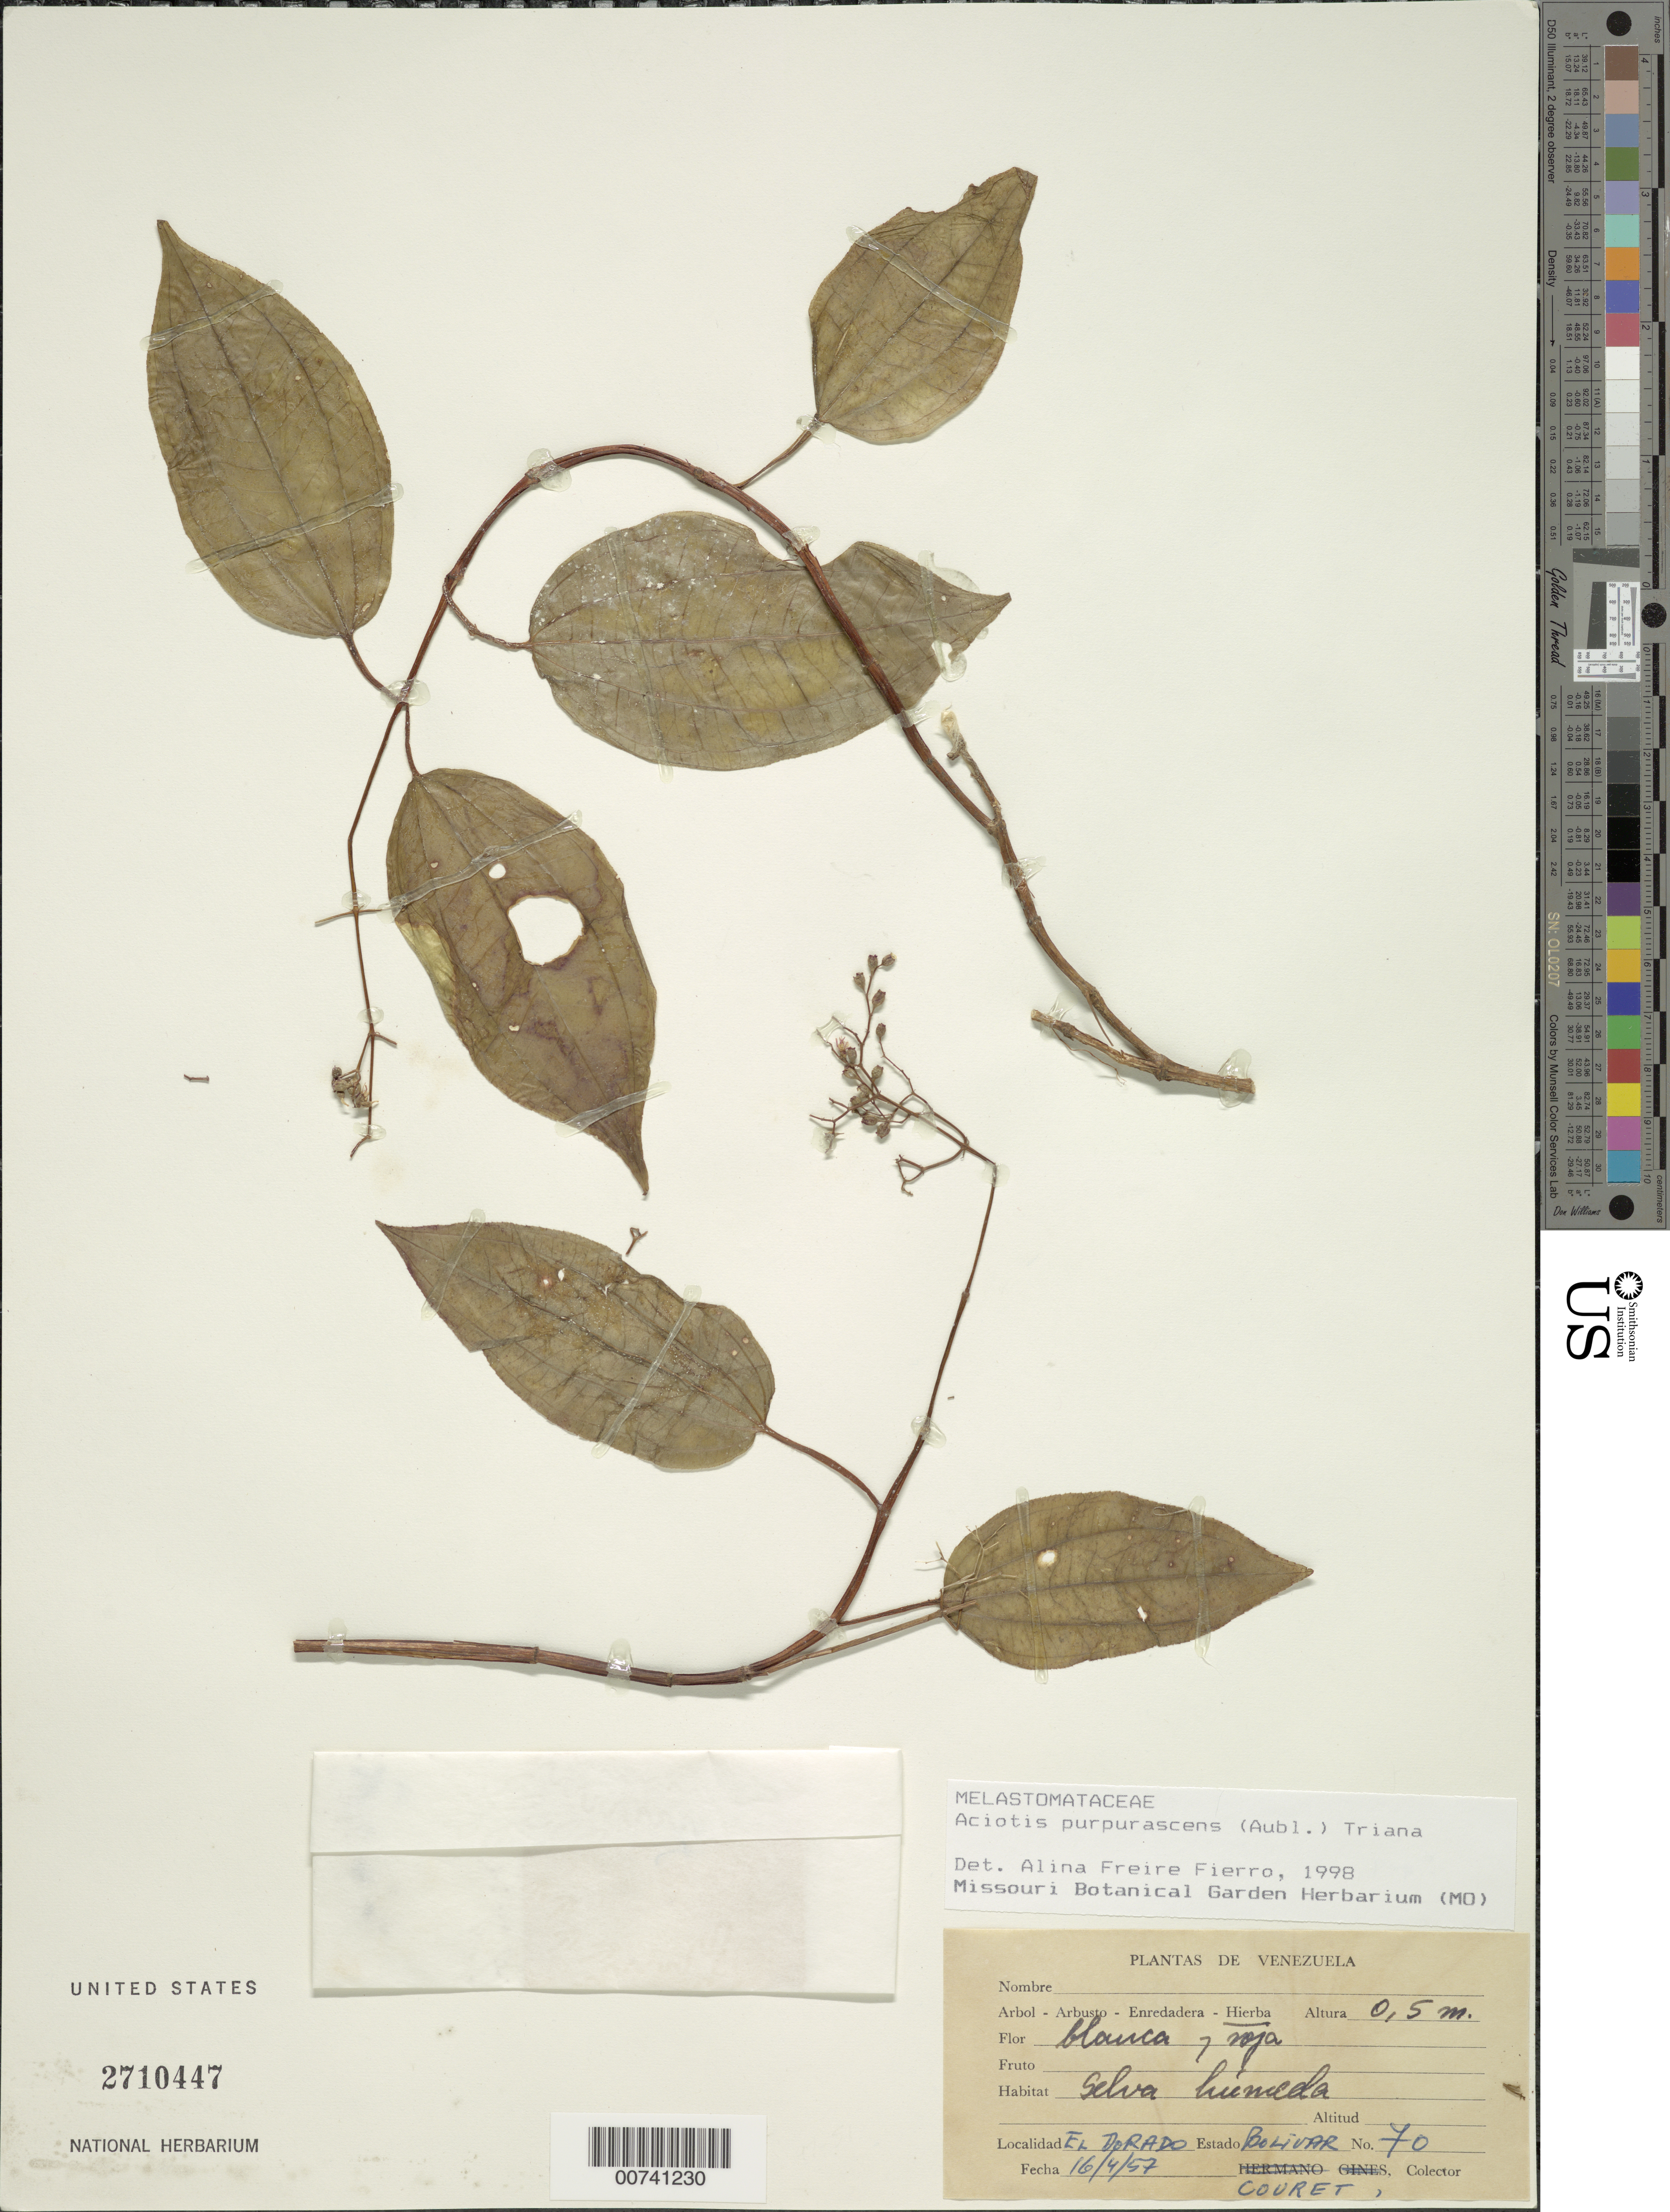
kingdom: Plantae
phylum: Tracheophyta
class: Magnoliopsida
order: Myrtales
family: Melastomataceae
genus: Aciotis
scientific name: Aciotis purpurascens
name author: (Aubl.) Triana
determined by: Freire-Fierro, A.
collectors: -. Couret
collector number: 70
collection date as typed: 16-Apr-57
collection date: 1957-04-16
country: Venezuela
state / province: Bolívar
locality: El Dorado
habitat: Wet forest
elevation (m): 1500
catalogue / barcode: US 2710447